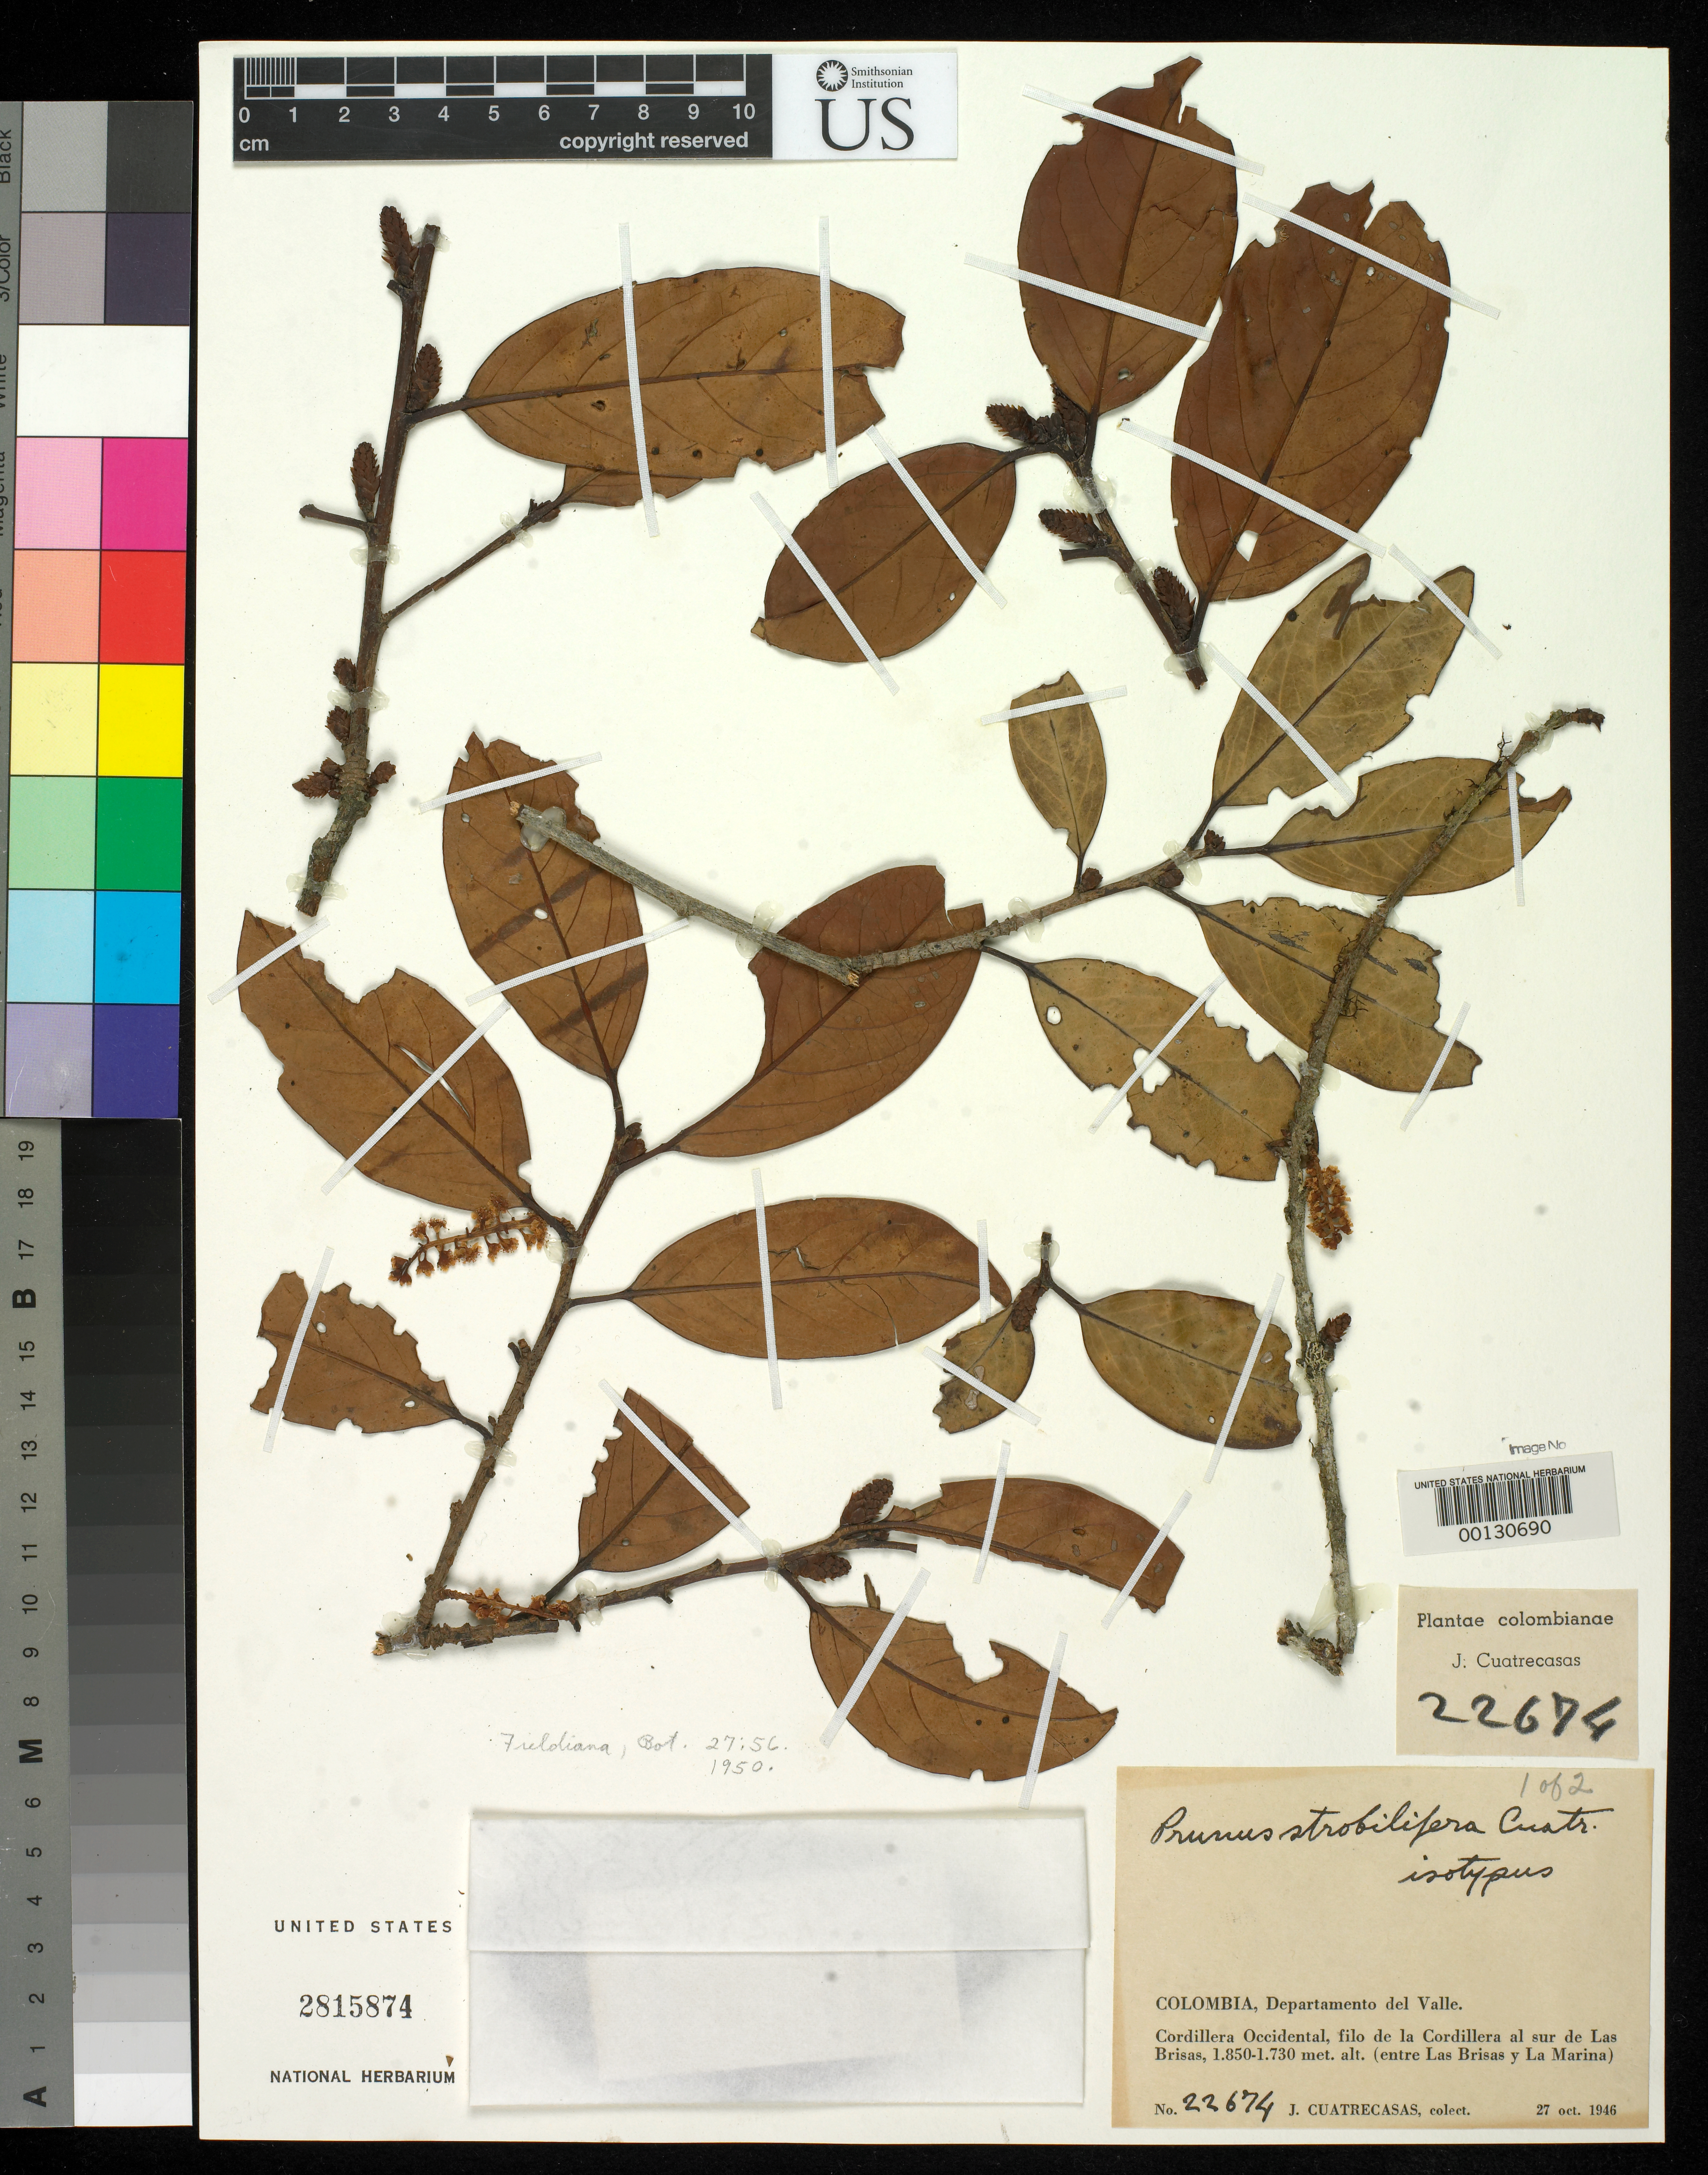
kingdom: Plantae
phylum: Tracheophyta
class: Magnoliopsida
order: Rosales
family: Rosaceae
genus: Prunus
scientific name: Prunus strobilifera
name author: Cuatrec.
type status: Isotype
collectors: J. Cuatrecasas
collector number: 22674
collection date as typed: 27 Oct 1946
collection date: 1946-10-27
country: Colombia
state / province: Valle del Cauca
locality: Cordillera al Sur de Las Brisas.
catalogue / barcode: US 2815874